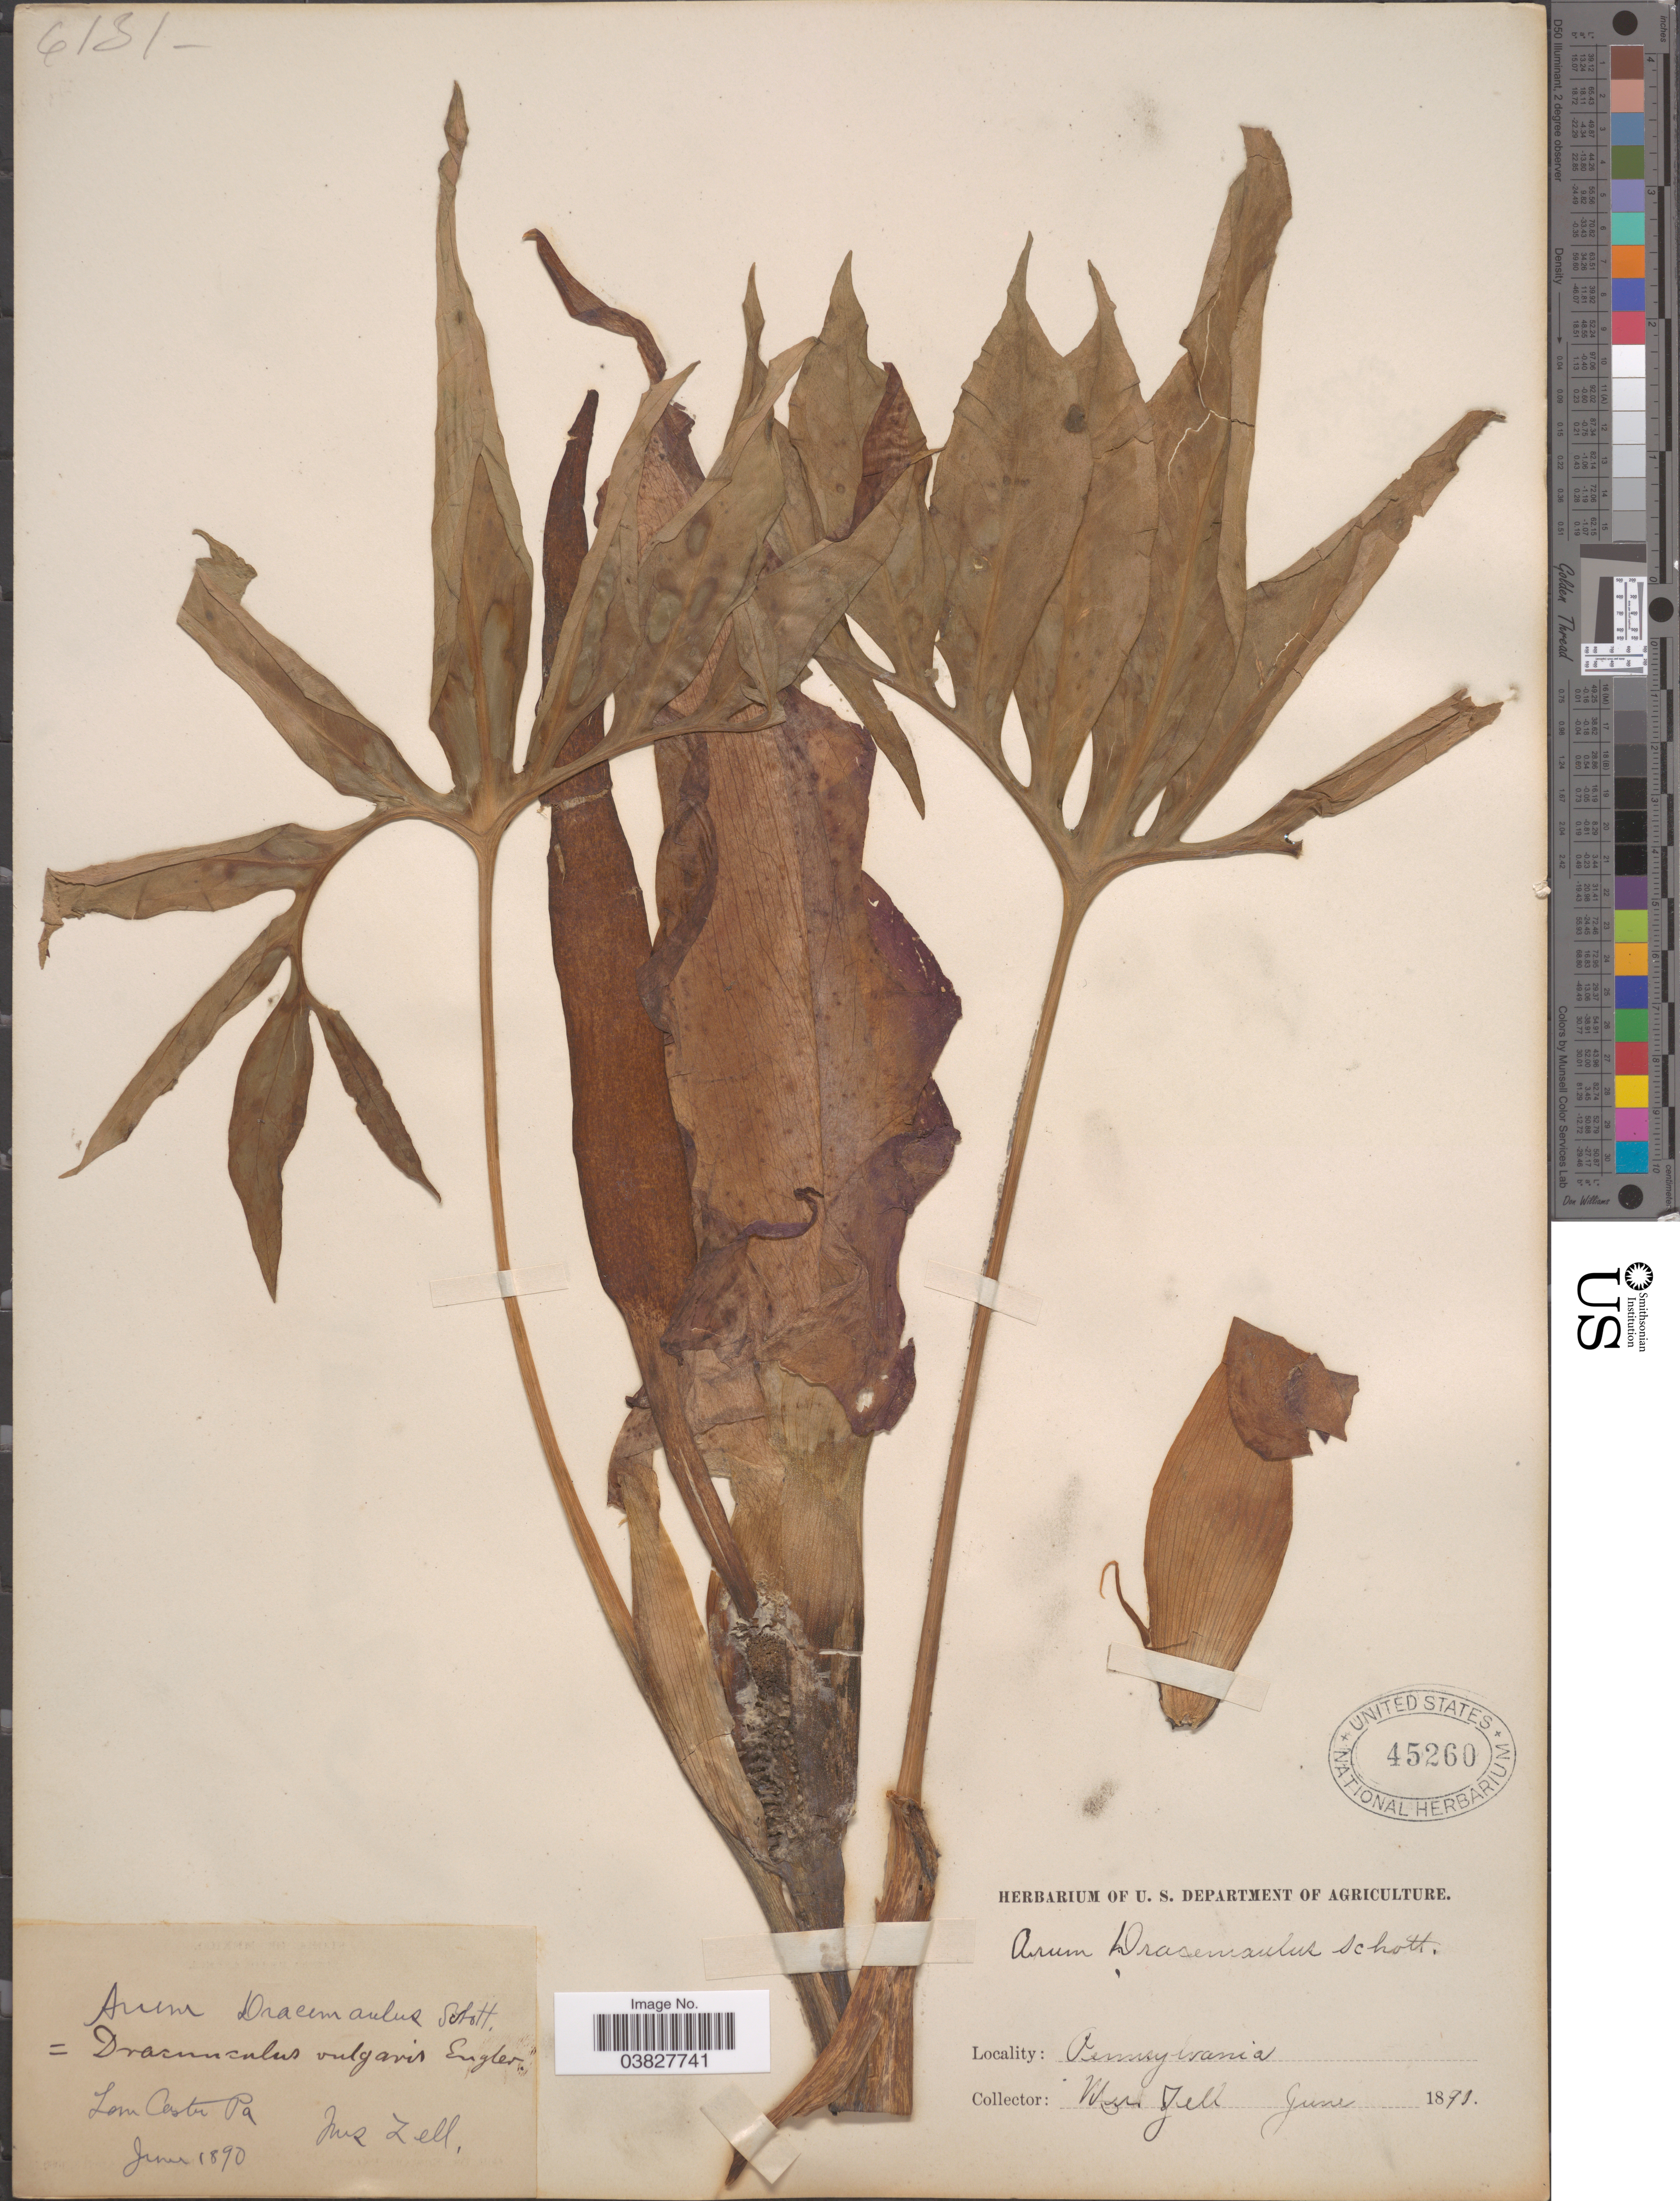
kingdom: Plantae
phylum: Tracheophyta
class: Liliopsida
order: Alismatales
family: Araceae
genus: Dracunculus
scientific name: Dracunculus vulgaris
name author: Schott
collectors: Zell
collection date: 1890-06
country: United States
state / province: Pennsylvania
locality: Lan Caster.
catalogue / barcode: US 45260